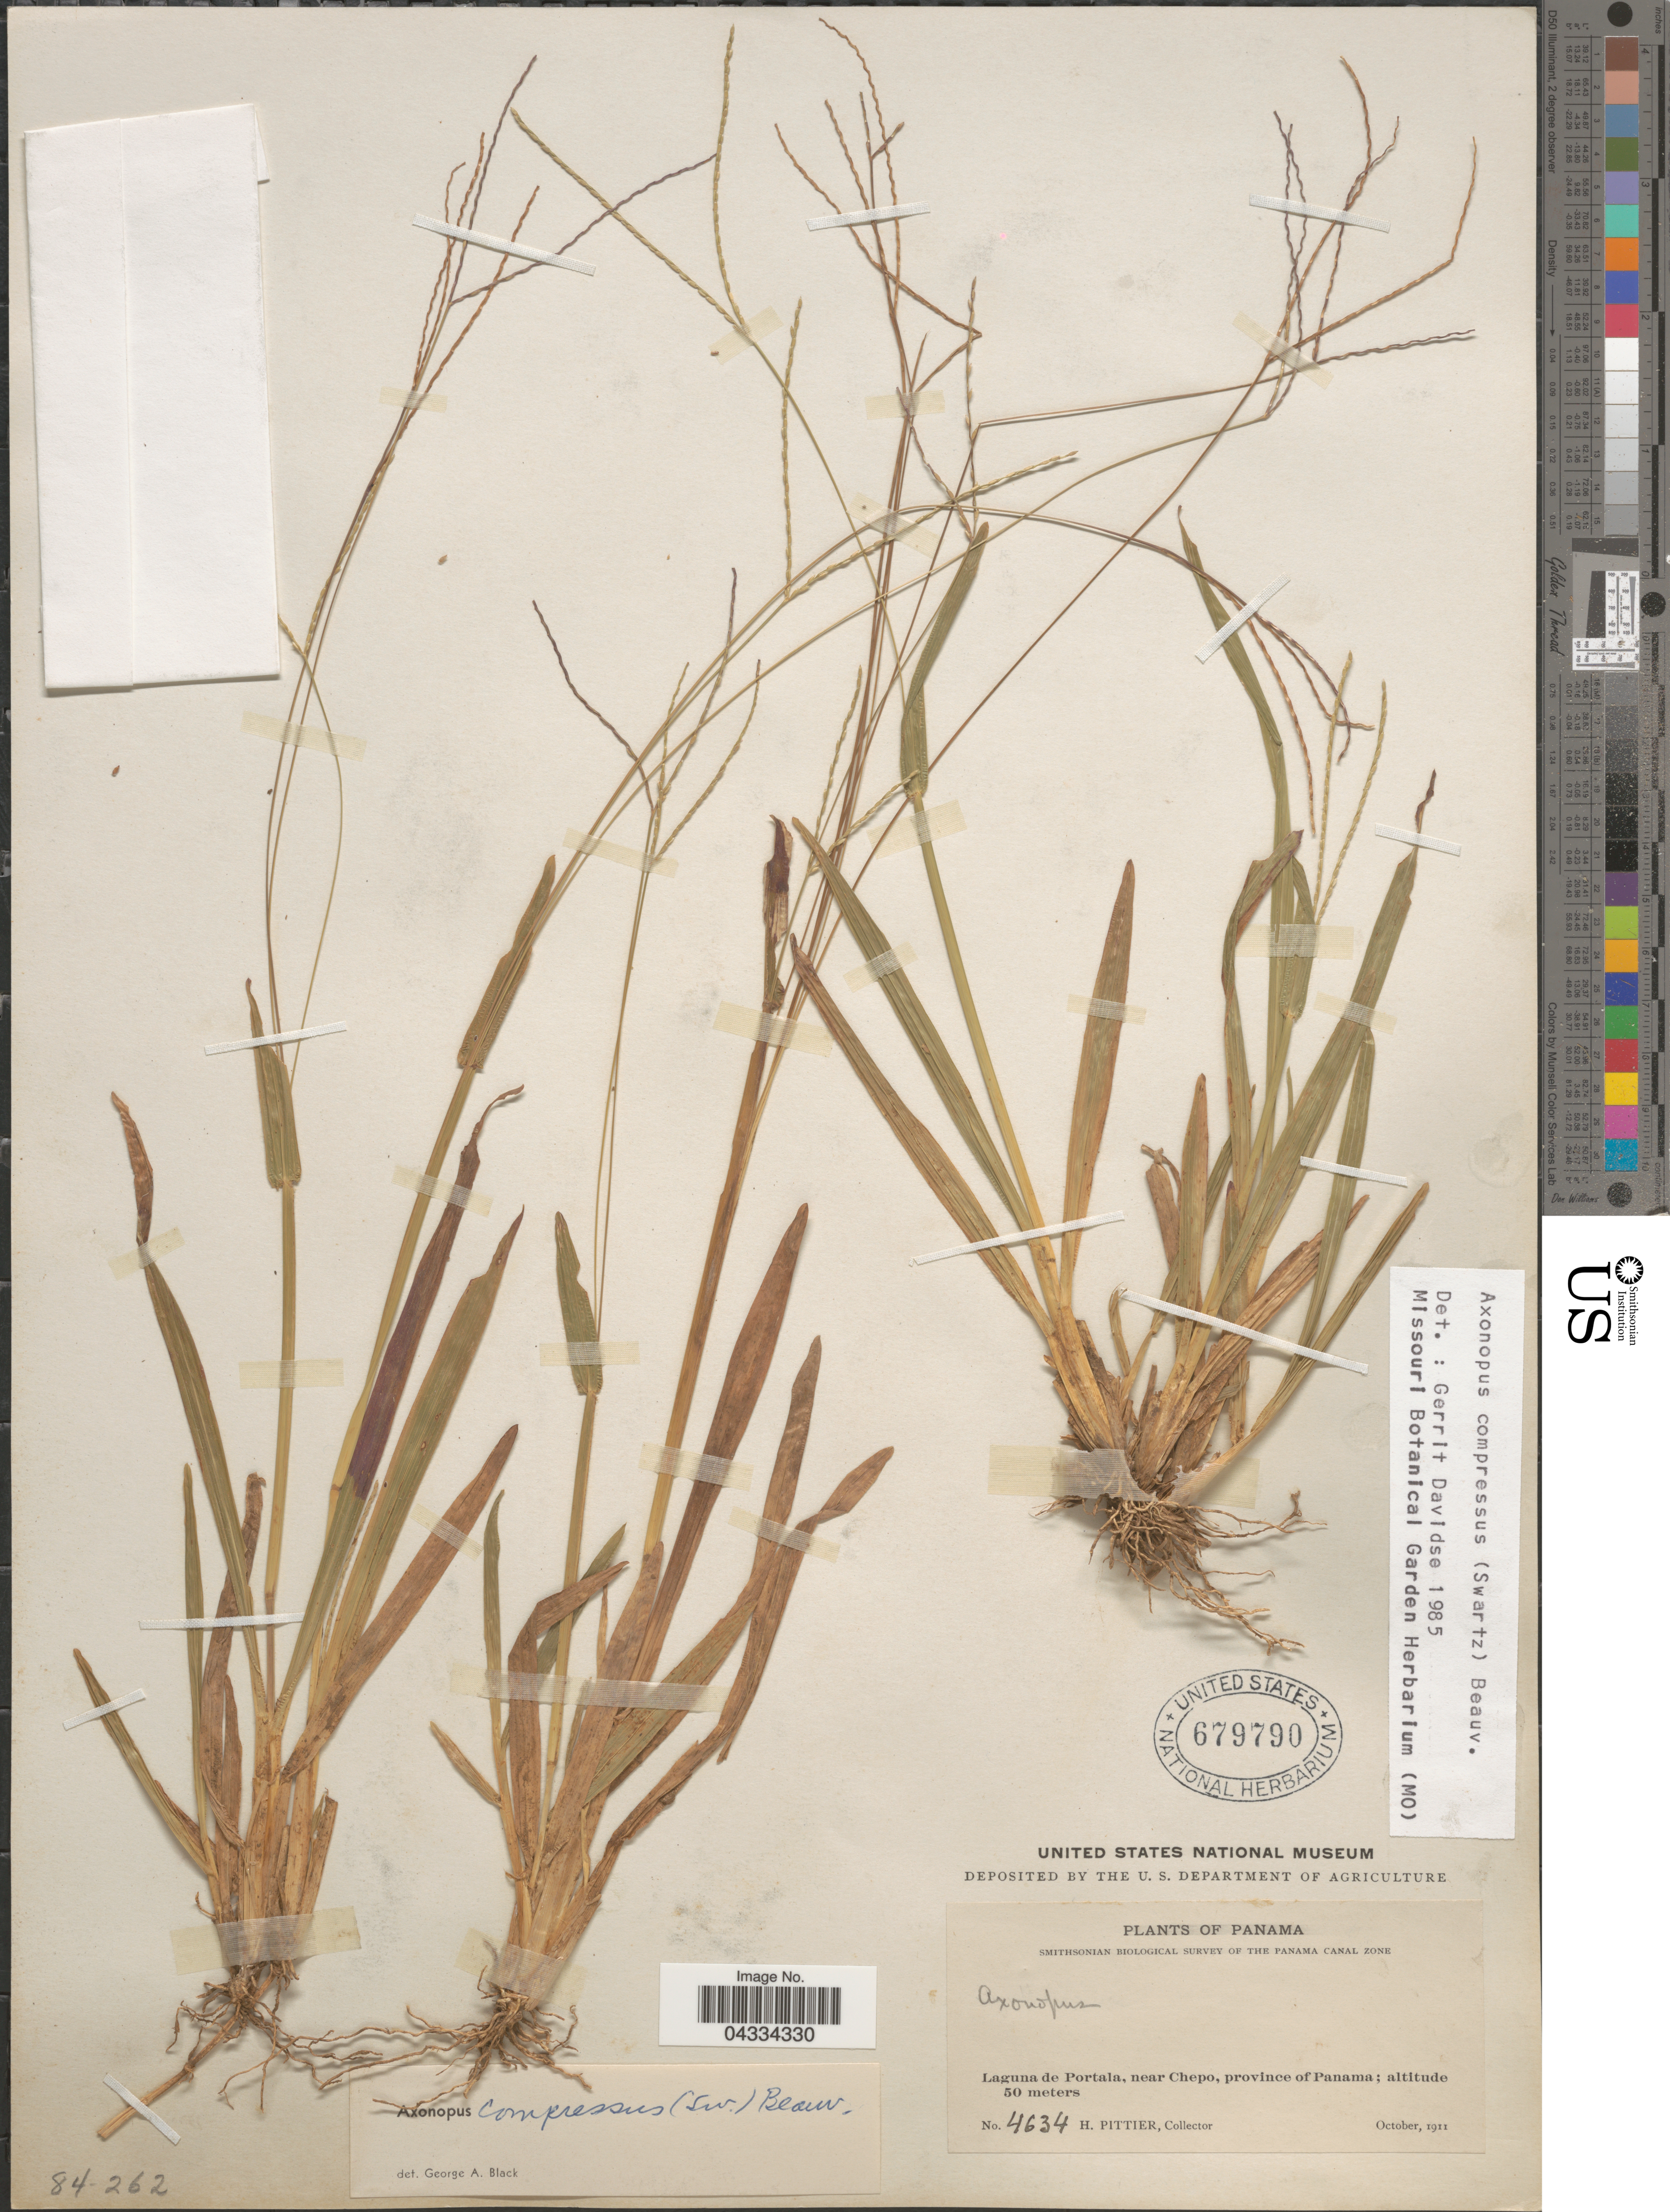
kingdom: Plantae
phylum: Tracheophyta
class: Liliopsida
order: Poales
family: Poaceae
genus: Axonopus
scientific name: Axonopus compressus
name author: (Sw.) P. Beauv.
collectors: H. F. Pittier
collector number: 4634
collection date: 1911-10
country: Panama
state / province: Panamá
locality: Smithsonian Biological Survey of the Panama Canal Zone. Laguna de Portala, near Chepo.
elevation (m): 50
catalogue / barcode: US 679790